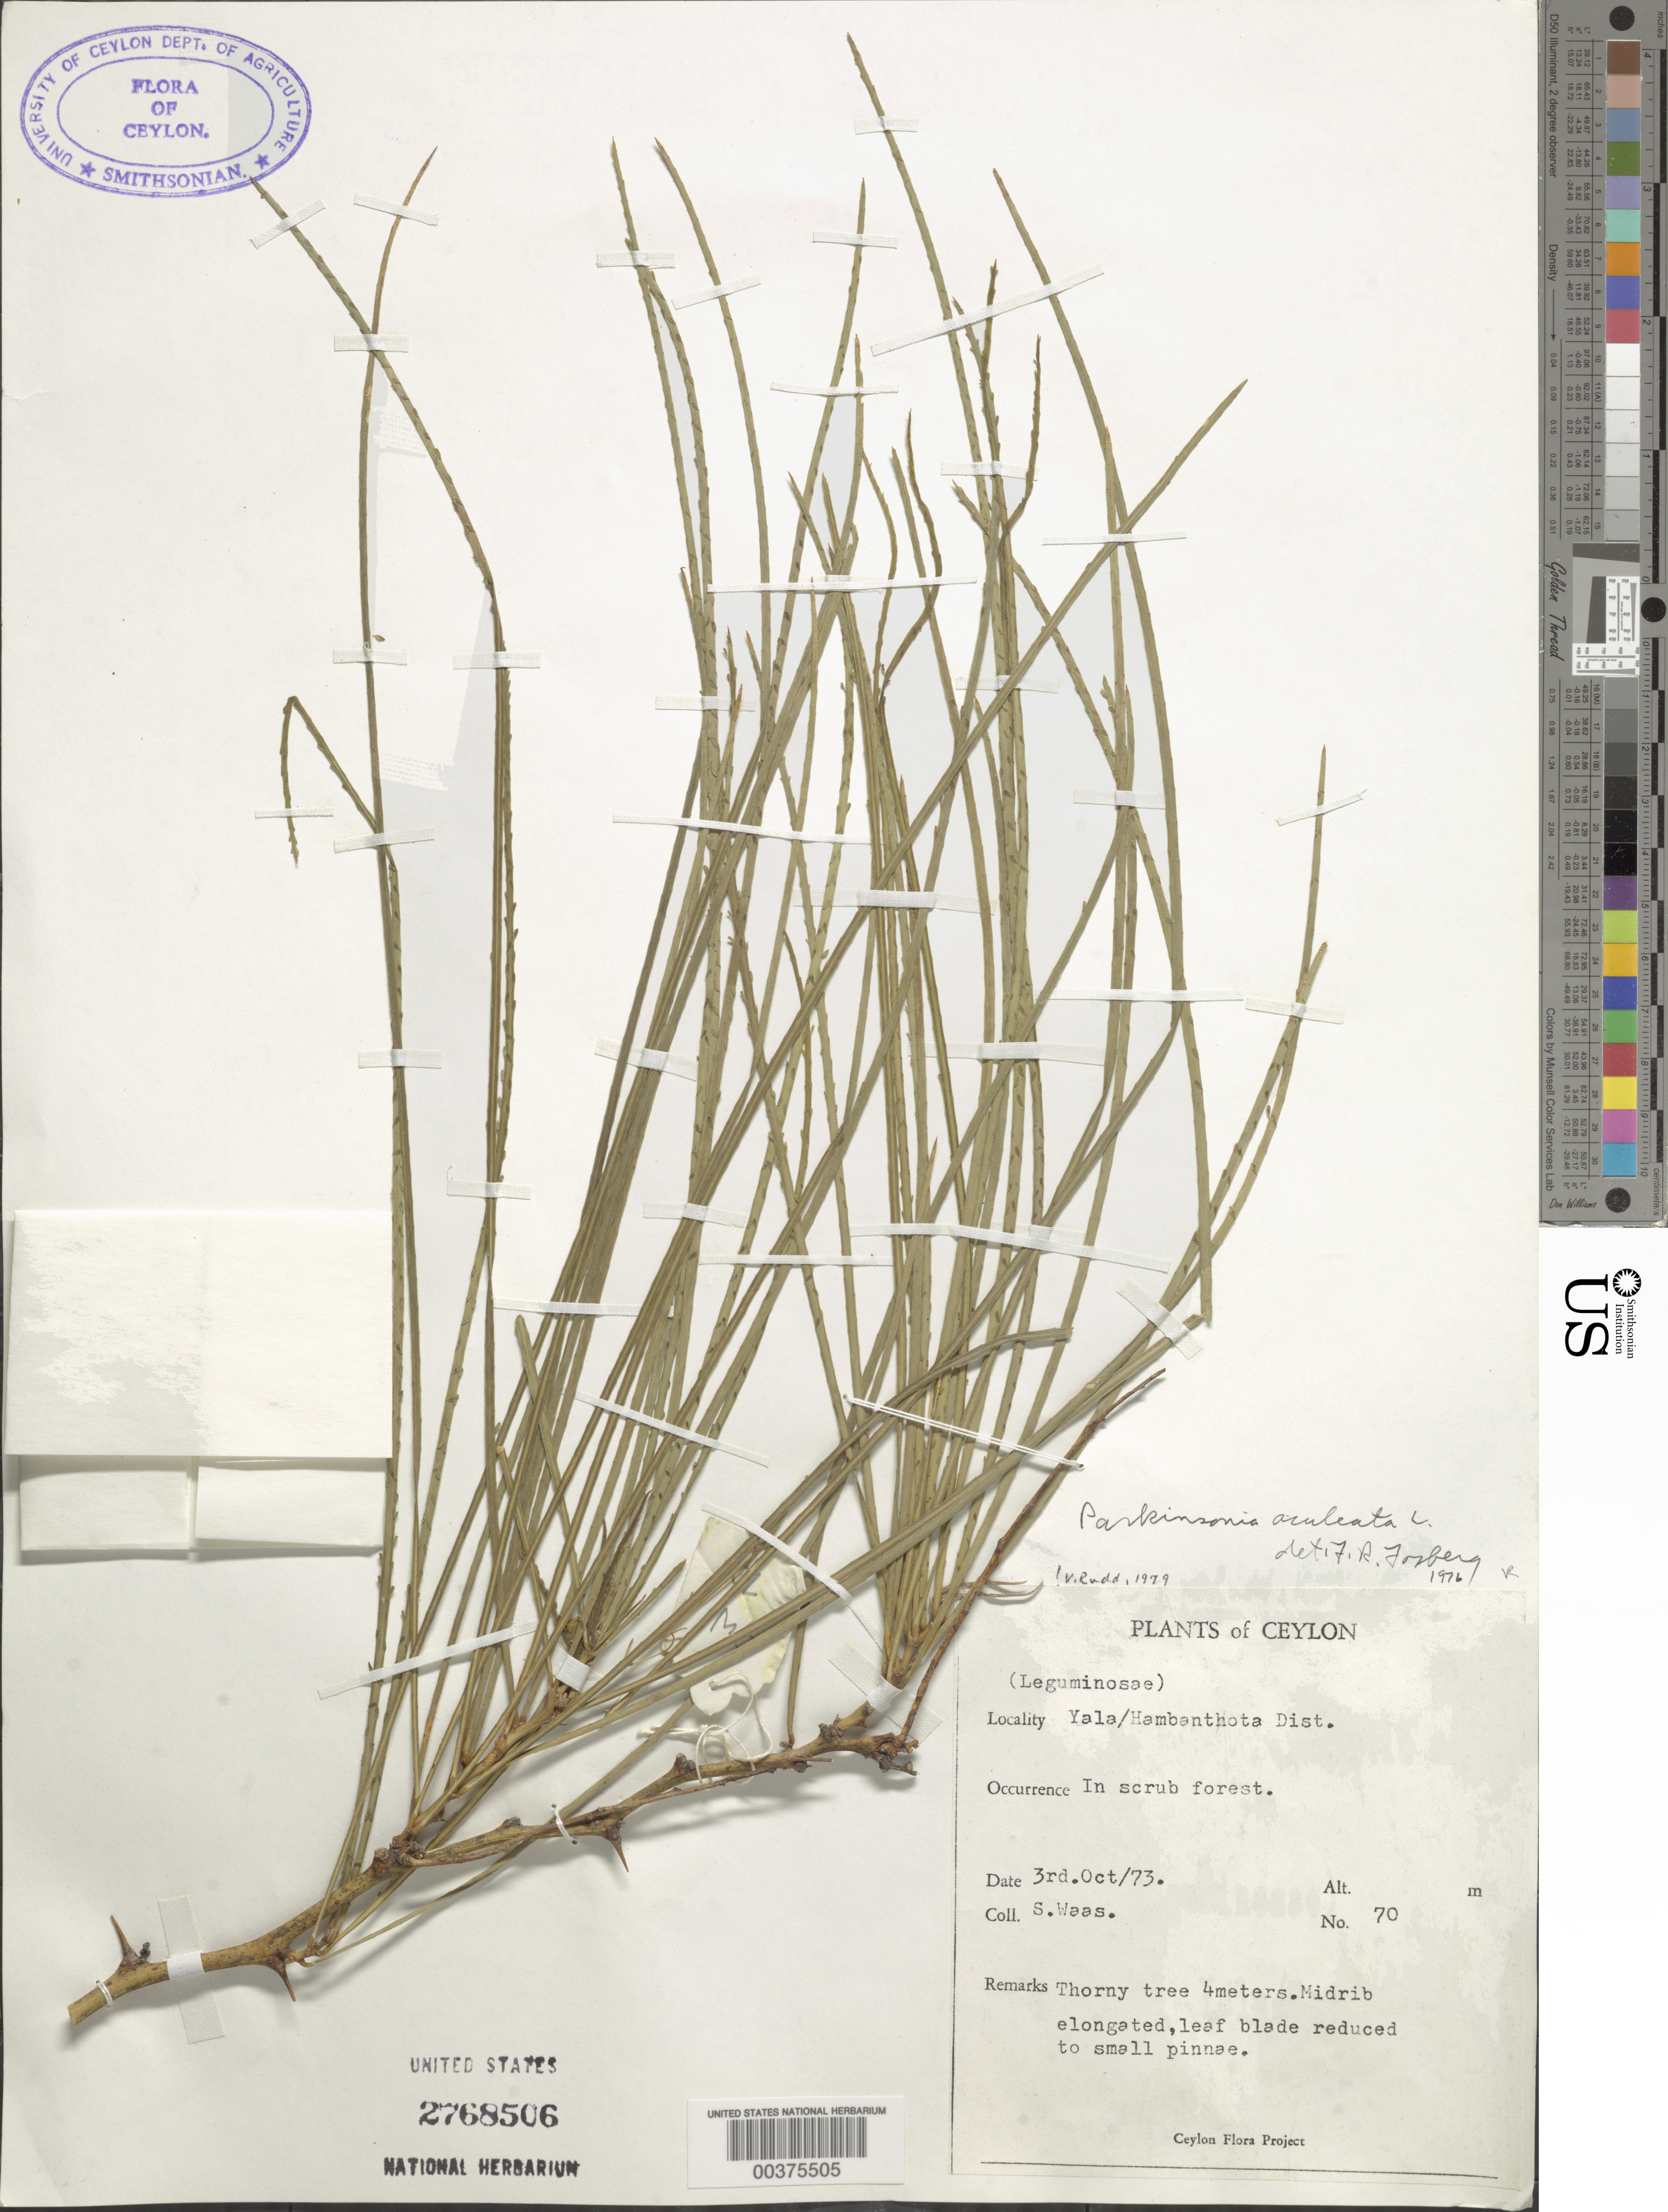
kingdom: Plantae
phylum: Tracheophyta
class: Magnoliopsida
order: Fabales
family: Fabaceae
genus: Parkinsonia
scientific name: Parkinsonia aculeata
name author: L.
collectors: S. Waas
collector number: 70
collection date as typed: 03 Oct 1973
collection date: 1973-10-03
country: Sri Lanka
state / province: Southern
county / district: Hambantota Dist.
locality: Yala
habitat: In scrub forest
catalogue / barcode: US 2768506